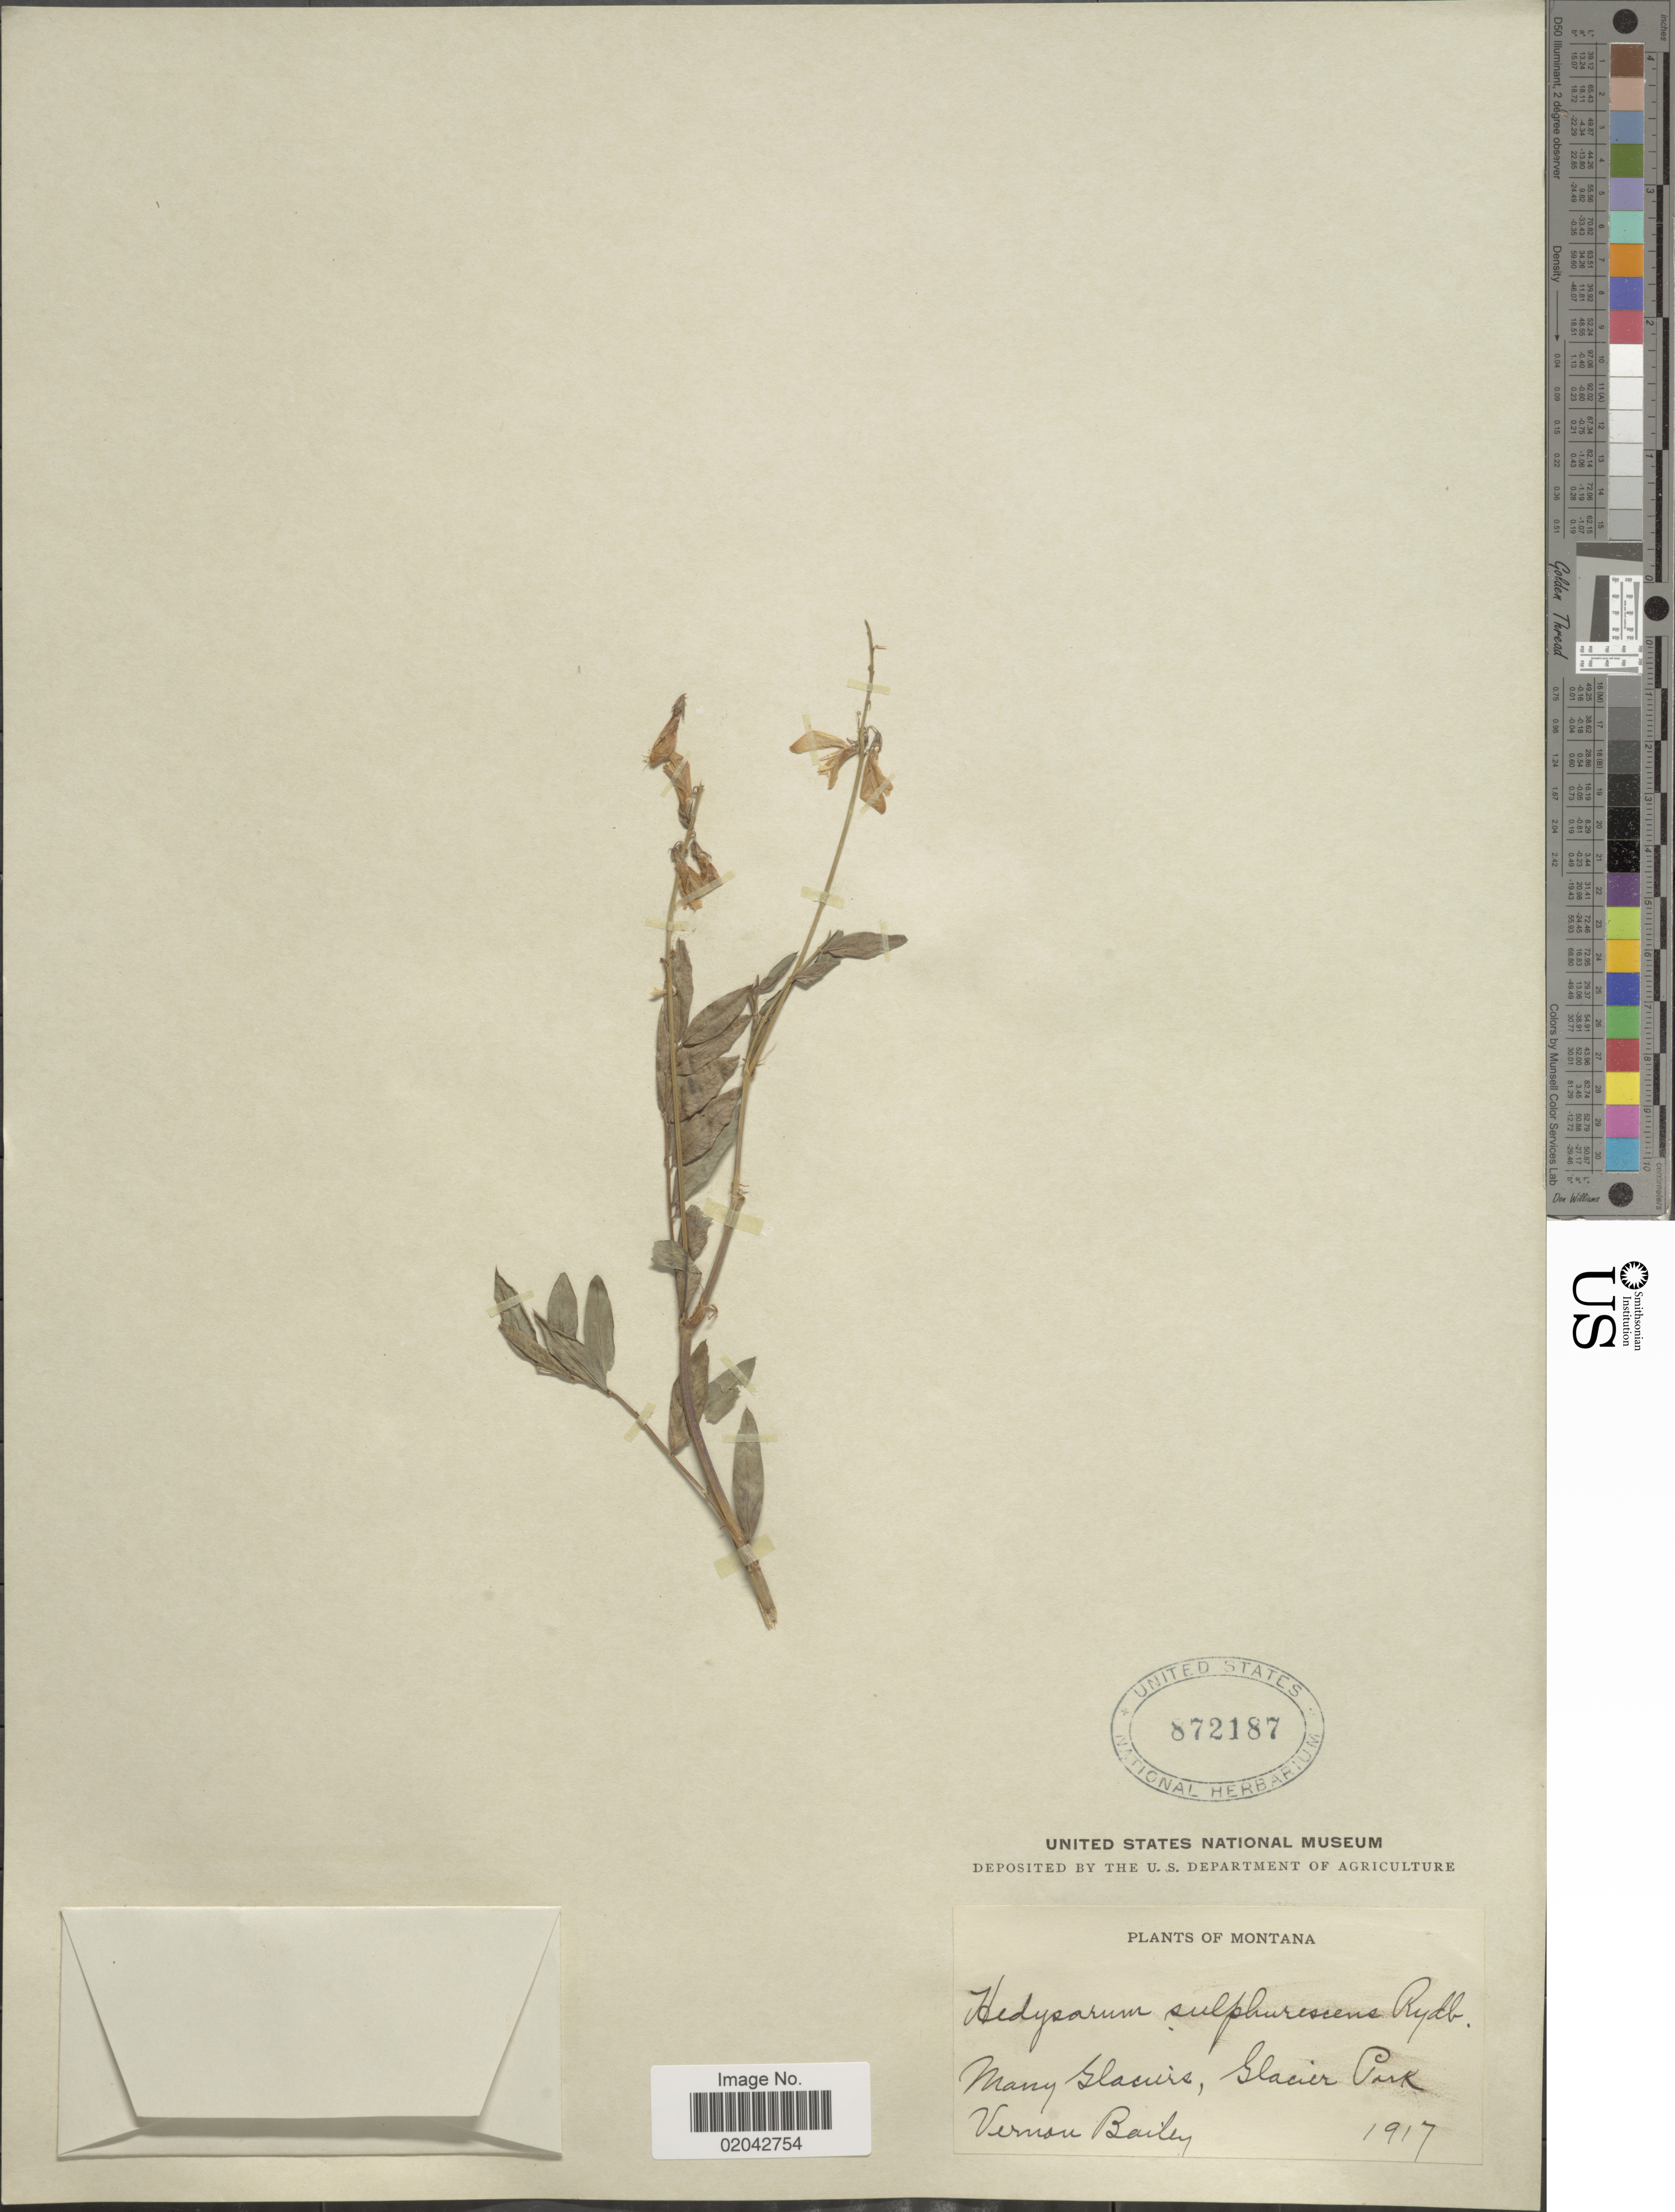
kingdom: Plantae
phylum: Tracheophyta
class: Magnoliopsida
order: Fabales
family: Fabaceae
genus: Hedysarum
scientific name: Hedysarum sulphurescens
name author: Rydb.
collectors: V. O. Bailey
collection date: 1917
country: United States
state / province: Montana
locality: Many Glaciers, Glacier Park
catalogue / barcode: US 872187